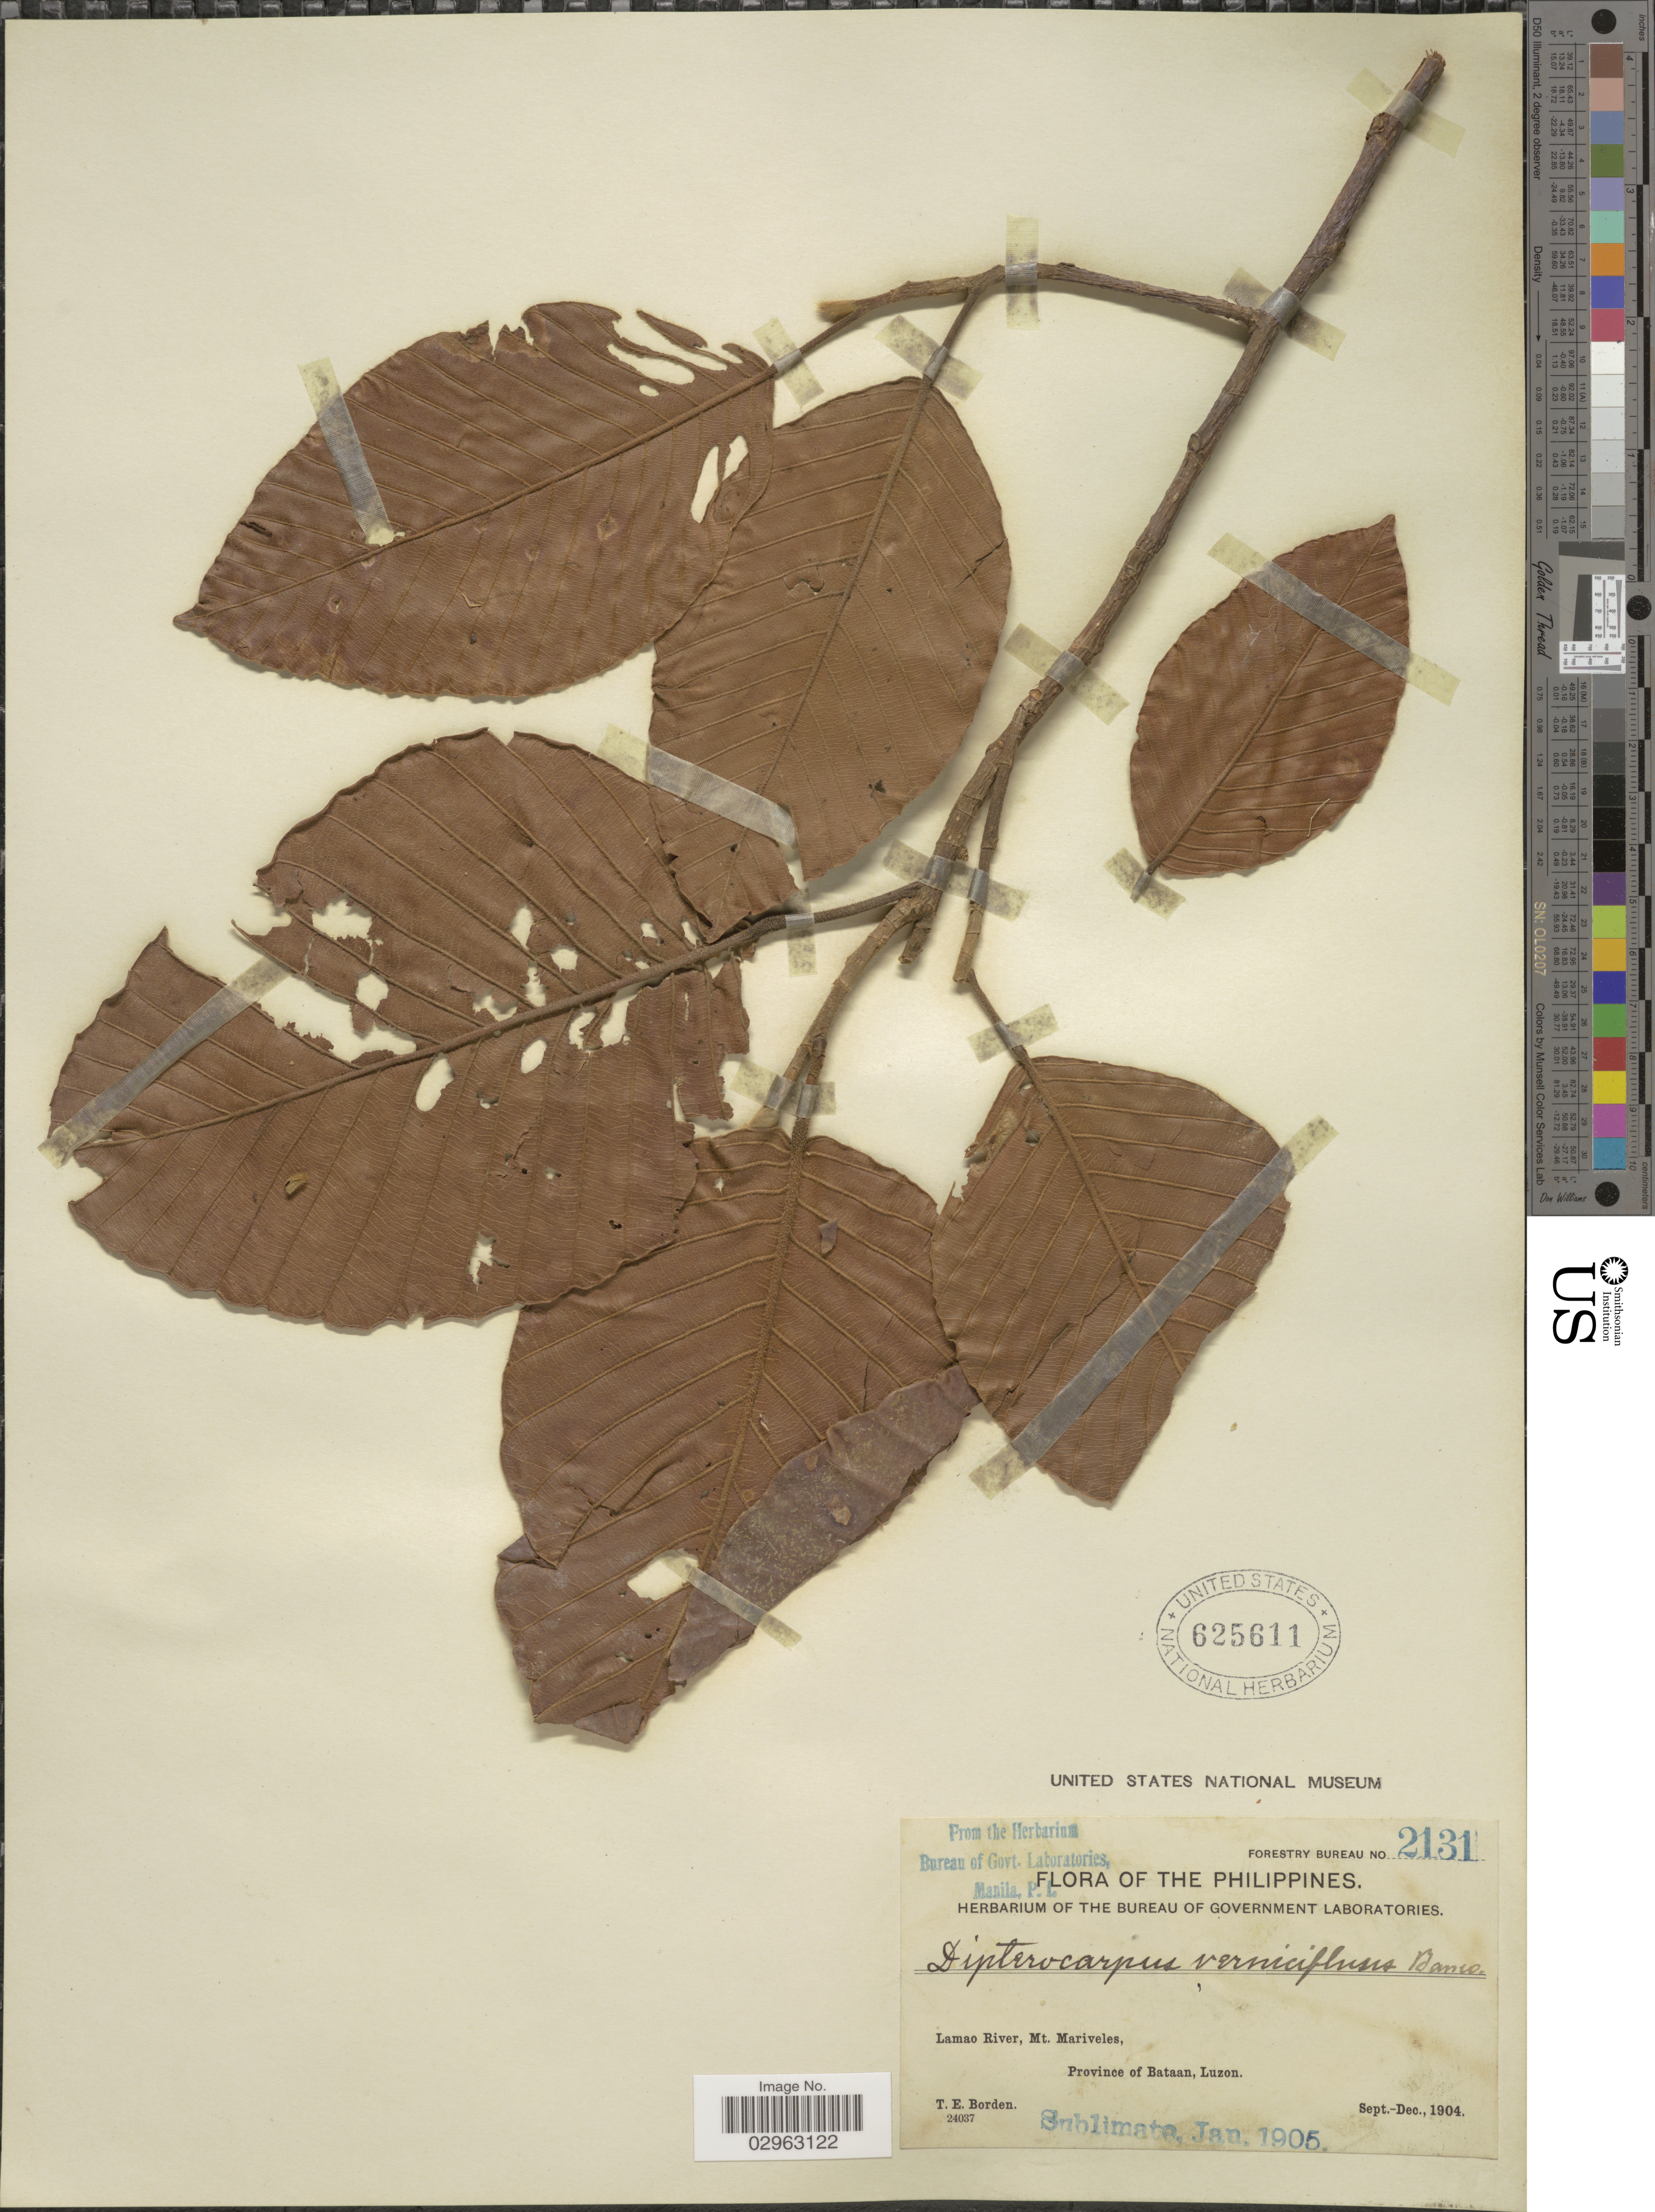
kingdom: Plantae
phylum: Tracheophyta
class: Magnoliopsida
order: Malvales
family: Dipterocarpaceae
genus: Dipterocarpus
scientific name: Dipterocarpus vernicifluus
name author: Blanco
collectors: T. E. Borden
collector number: Forestry Bureau 2131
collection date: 1904-09/1904-12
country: Philippines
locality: Lamao River, Mt. Mariveles, Province of Bataan, Luzon.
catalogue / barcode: US 625611